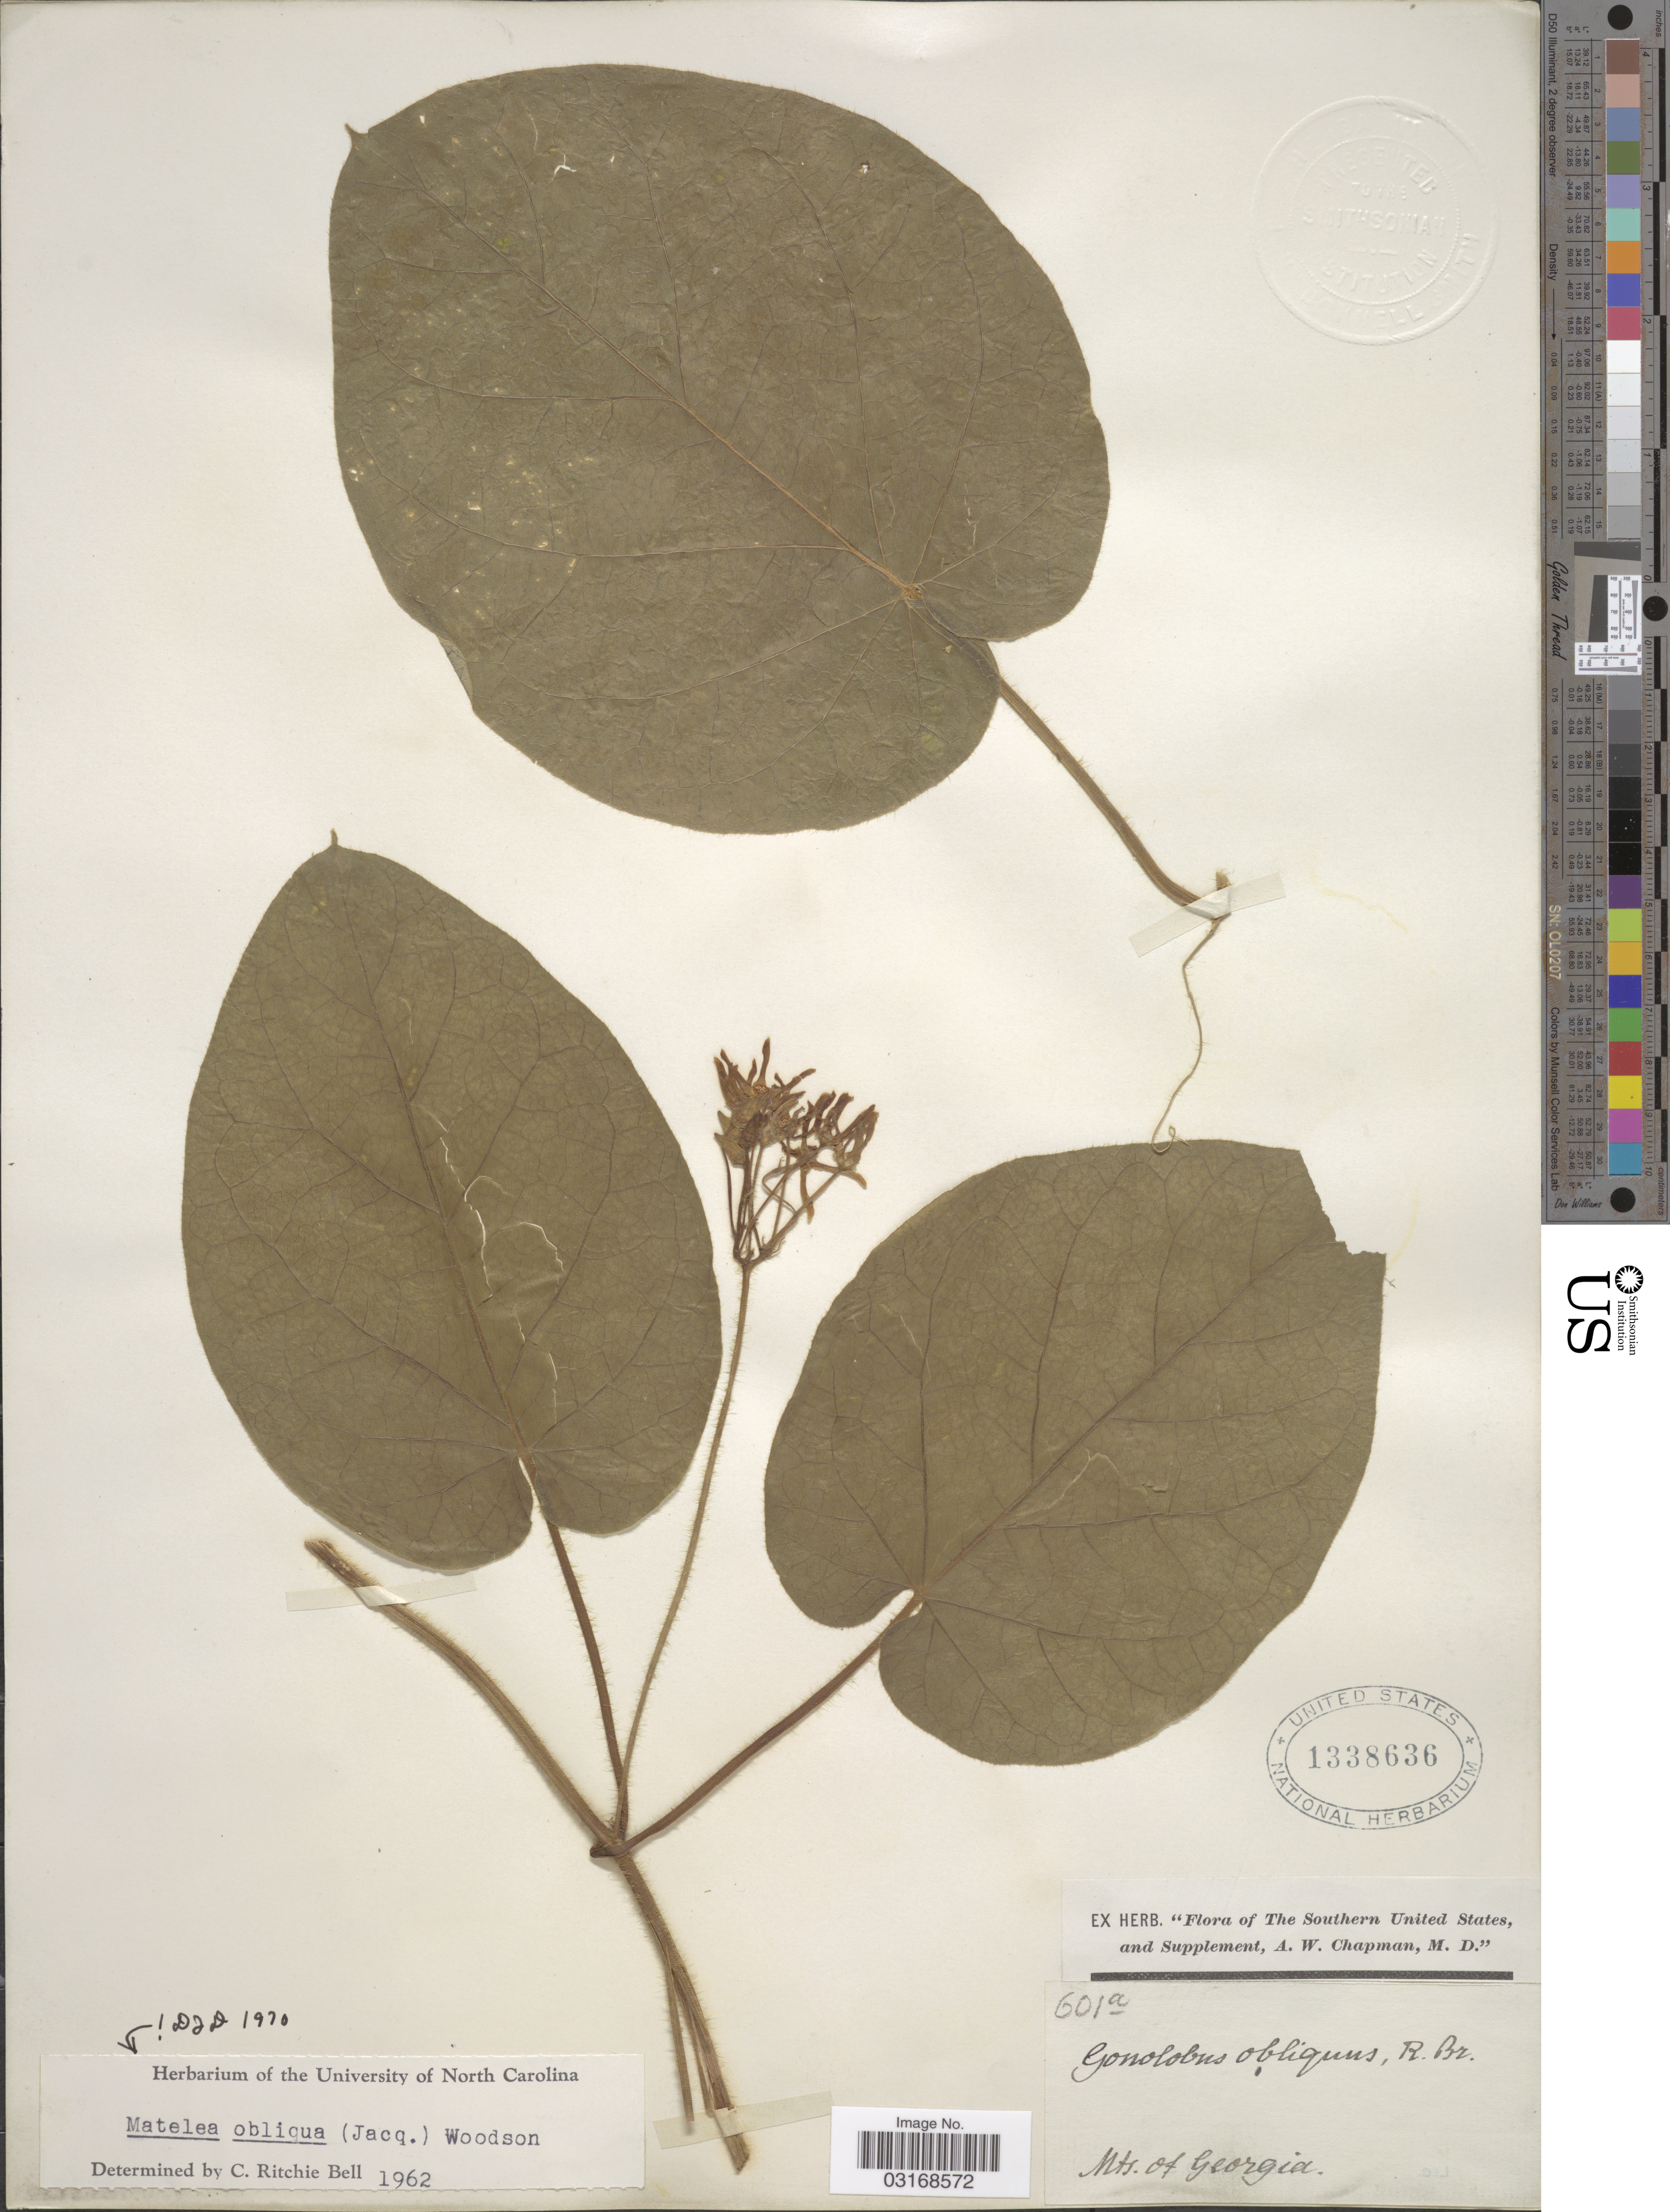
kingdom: Plantae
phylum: Tracheophyta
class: Magnoliopsida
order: Gentianales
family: Apocynaceae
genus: Matelea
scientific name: Matelea obliqua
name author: (Jacq.) Woodson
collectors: ex herb. A.W. Chapman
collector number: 601a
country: United States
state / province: Georgia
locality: Mts. of Georgia.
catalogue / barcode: US 1338636